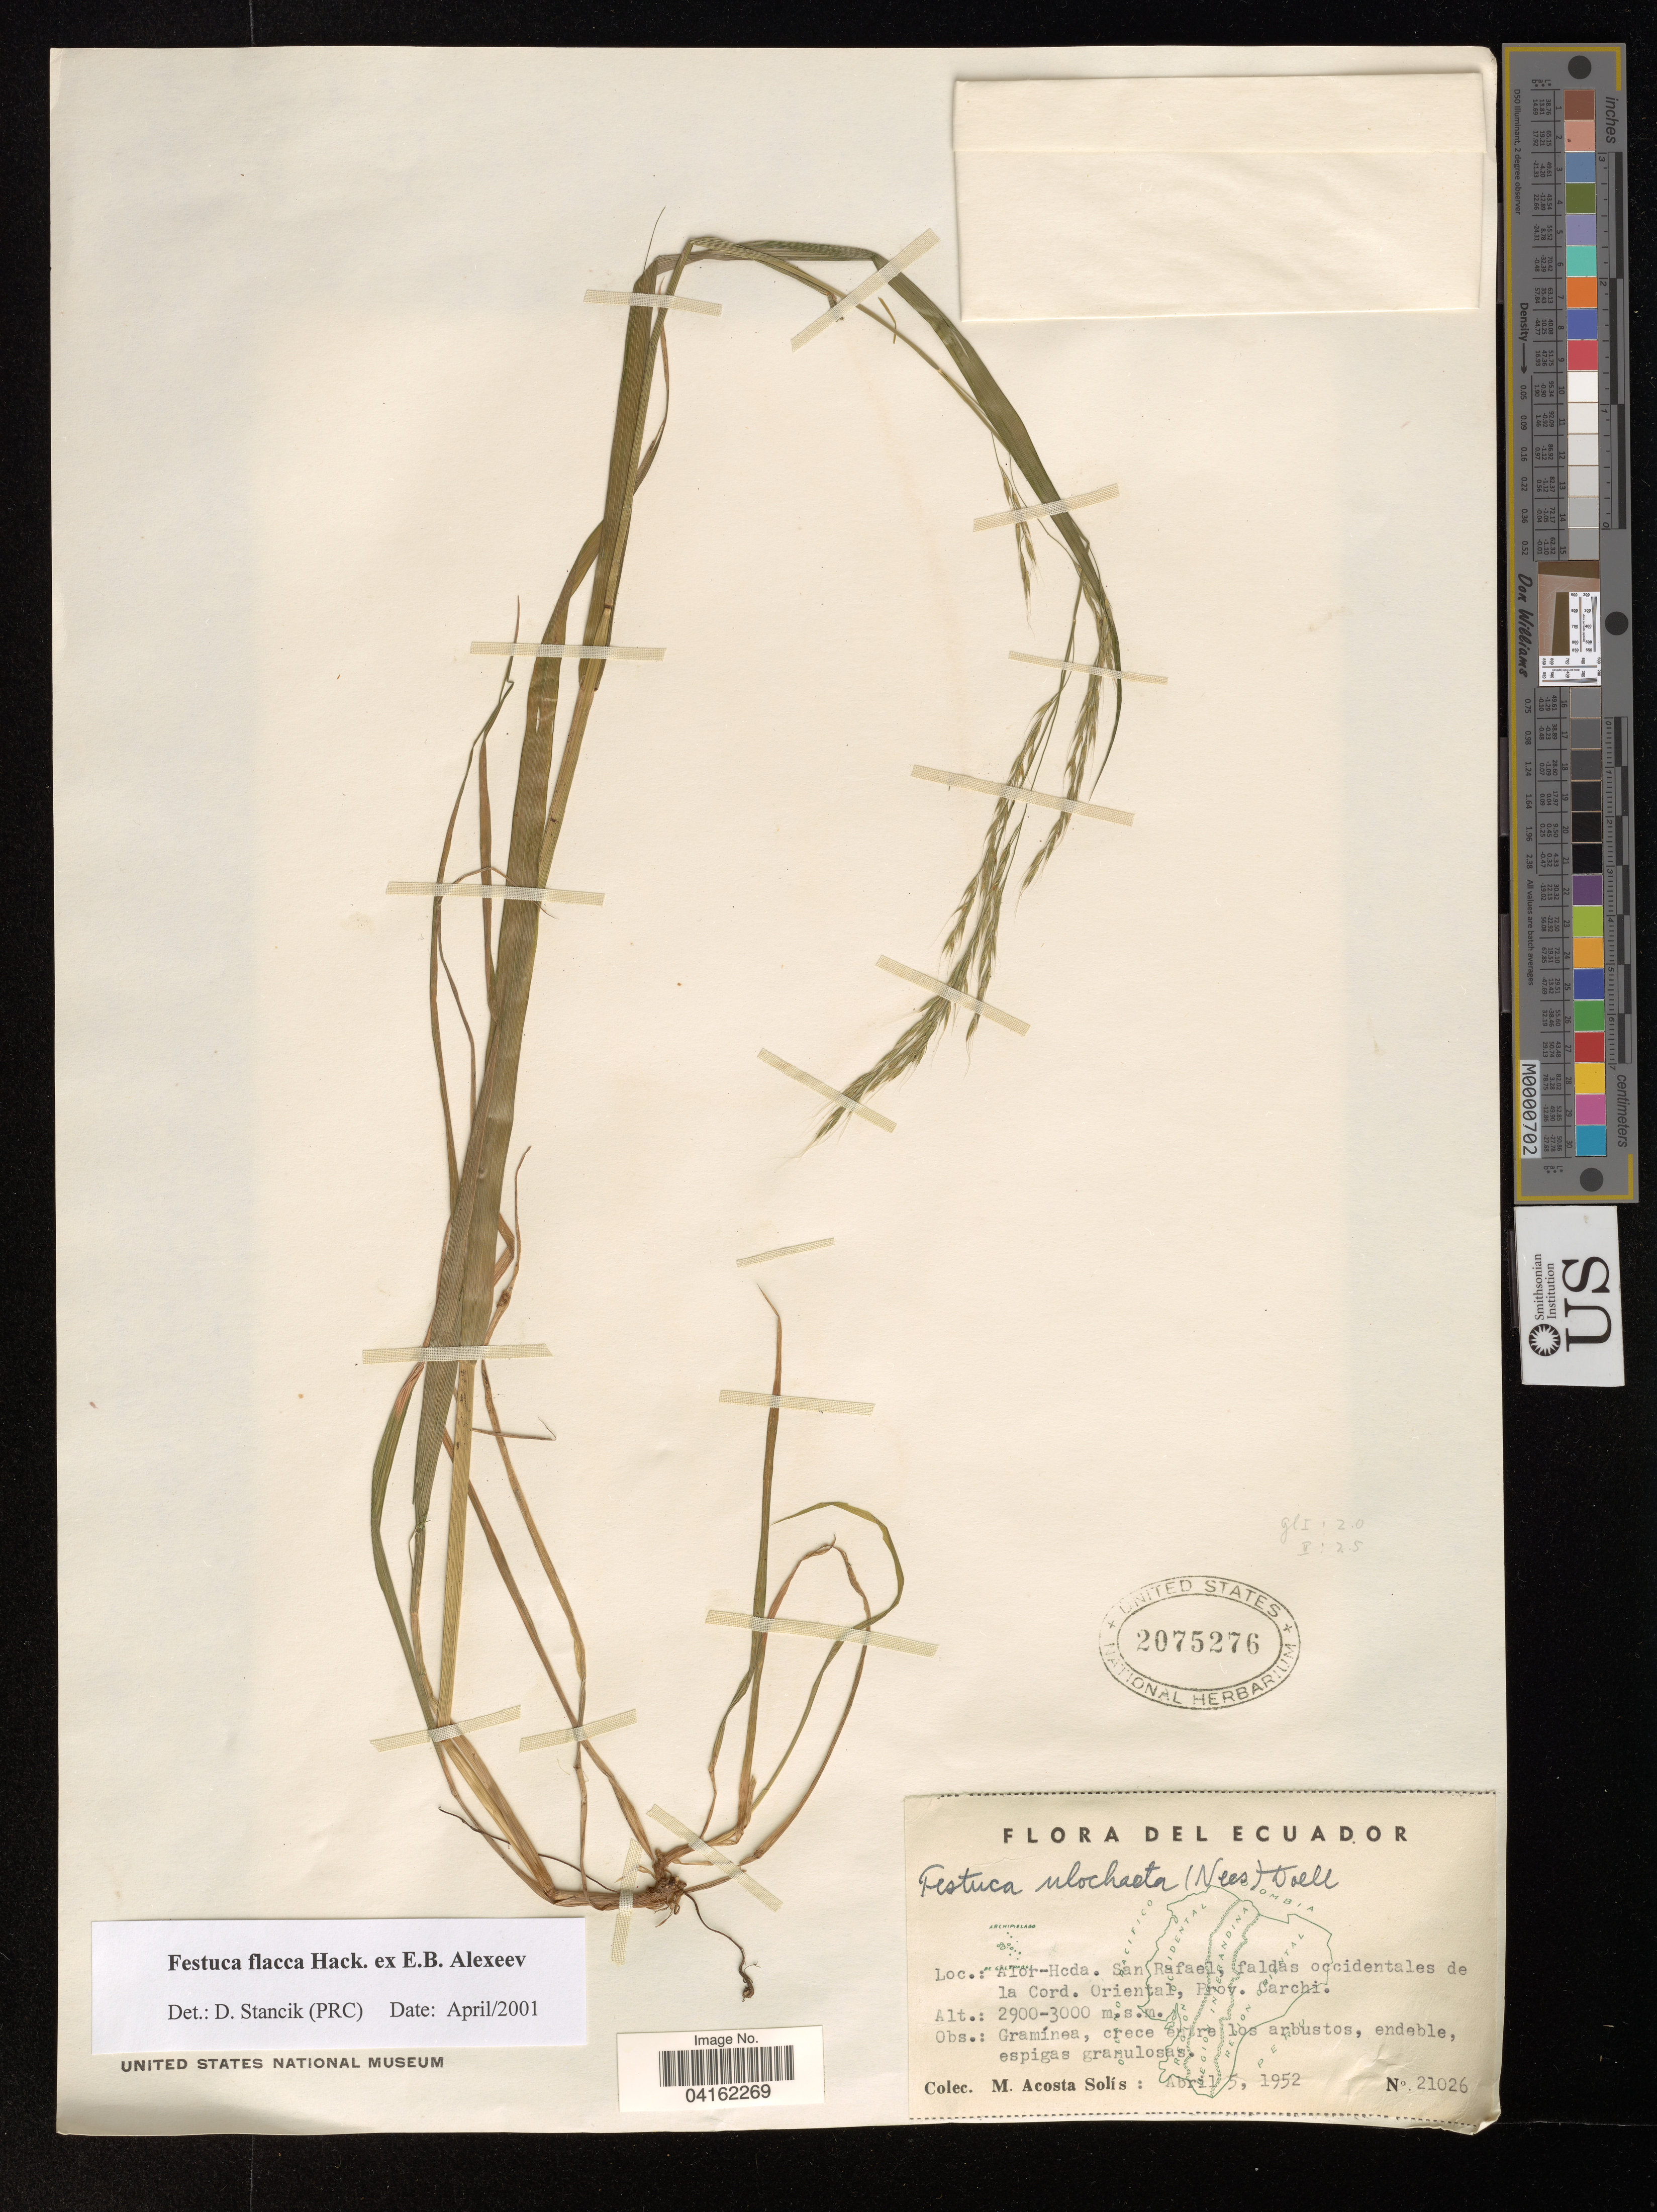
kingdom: Plantae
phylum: Tracheophyta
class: Liliopsida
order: Poales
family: Poaceae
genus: Festuca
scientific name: Festuca flacca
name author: Hack. ex E.B. Alexeev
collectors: M. Acosta Solis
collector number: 21026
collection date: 1952-04-05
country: Ecuador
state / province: Carchi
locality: Alor-Hcda. San Rafael, faldas occidentales de la Cord. Oriental.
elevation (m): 2900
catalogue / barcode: US 2075276